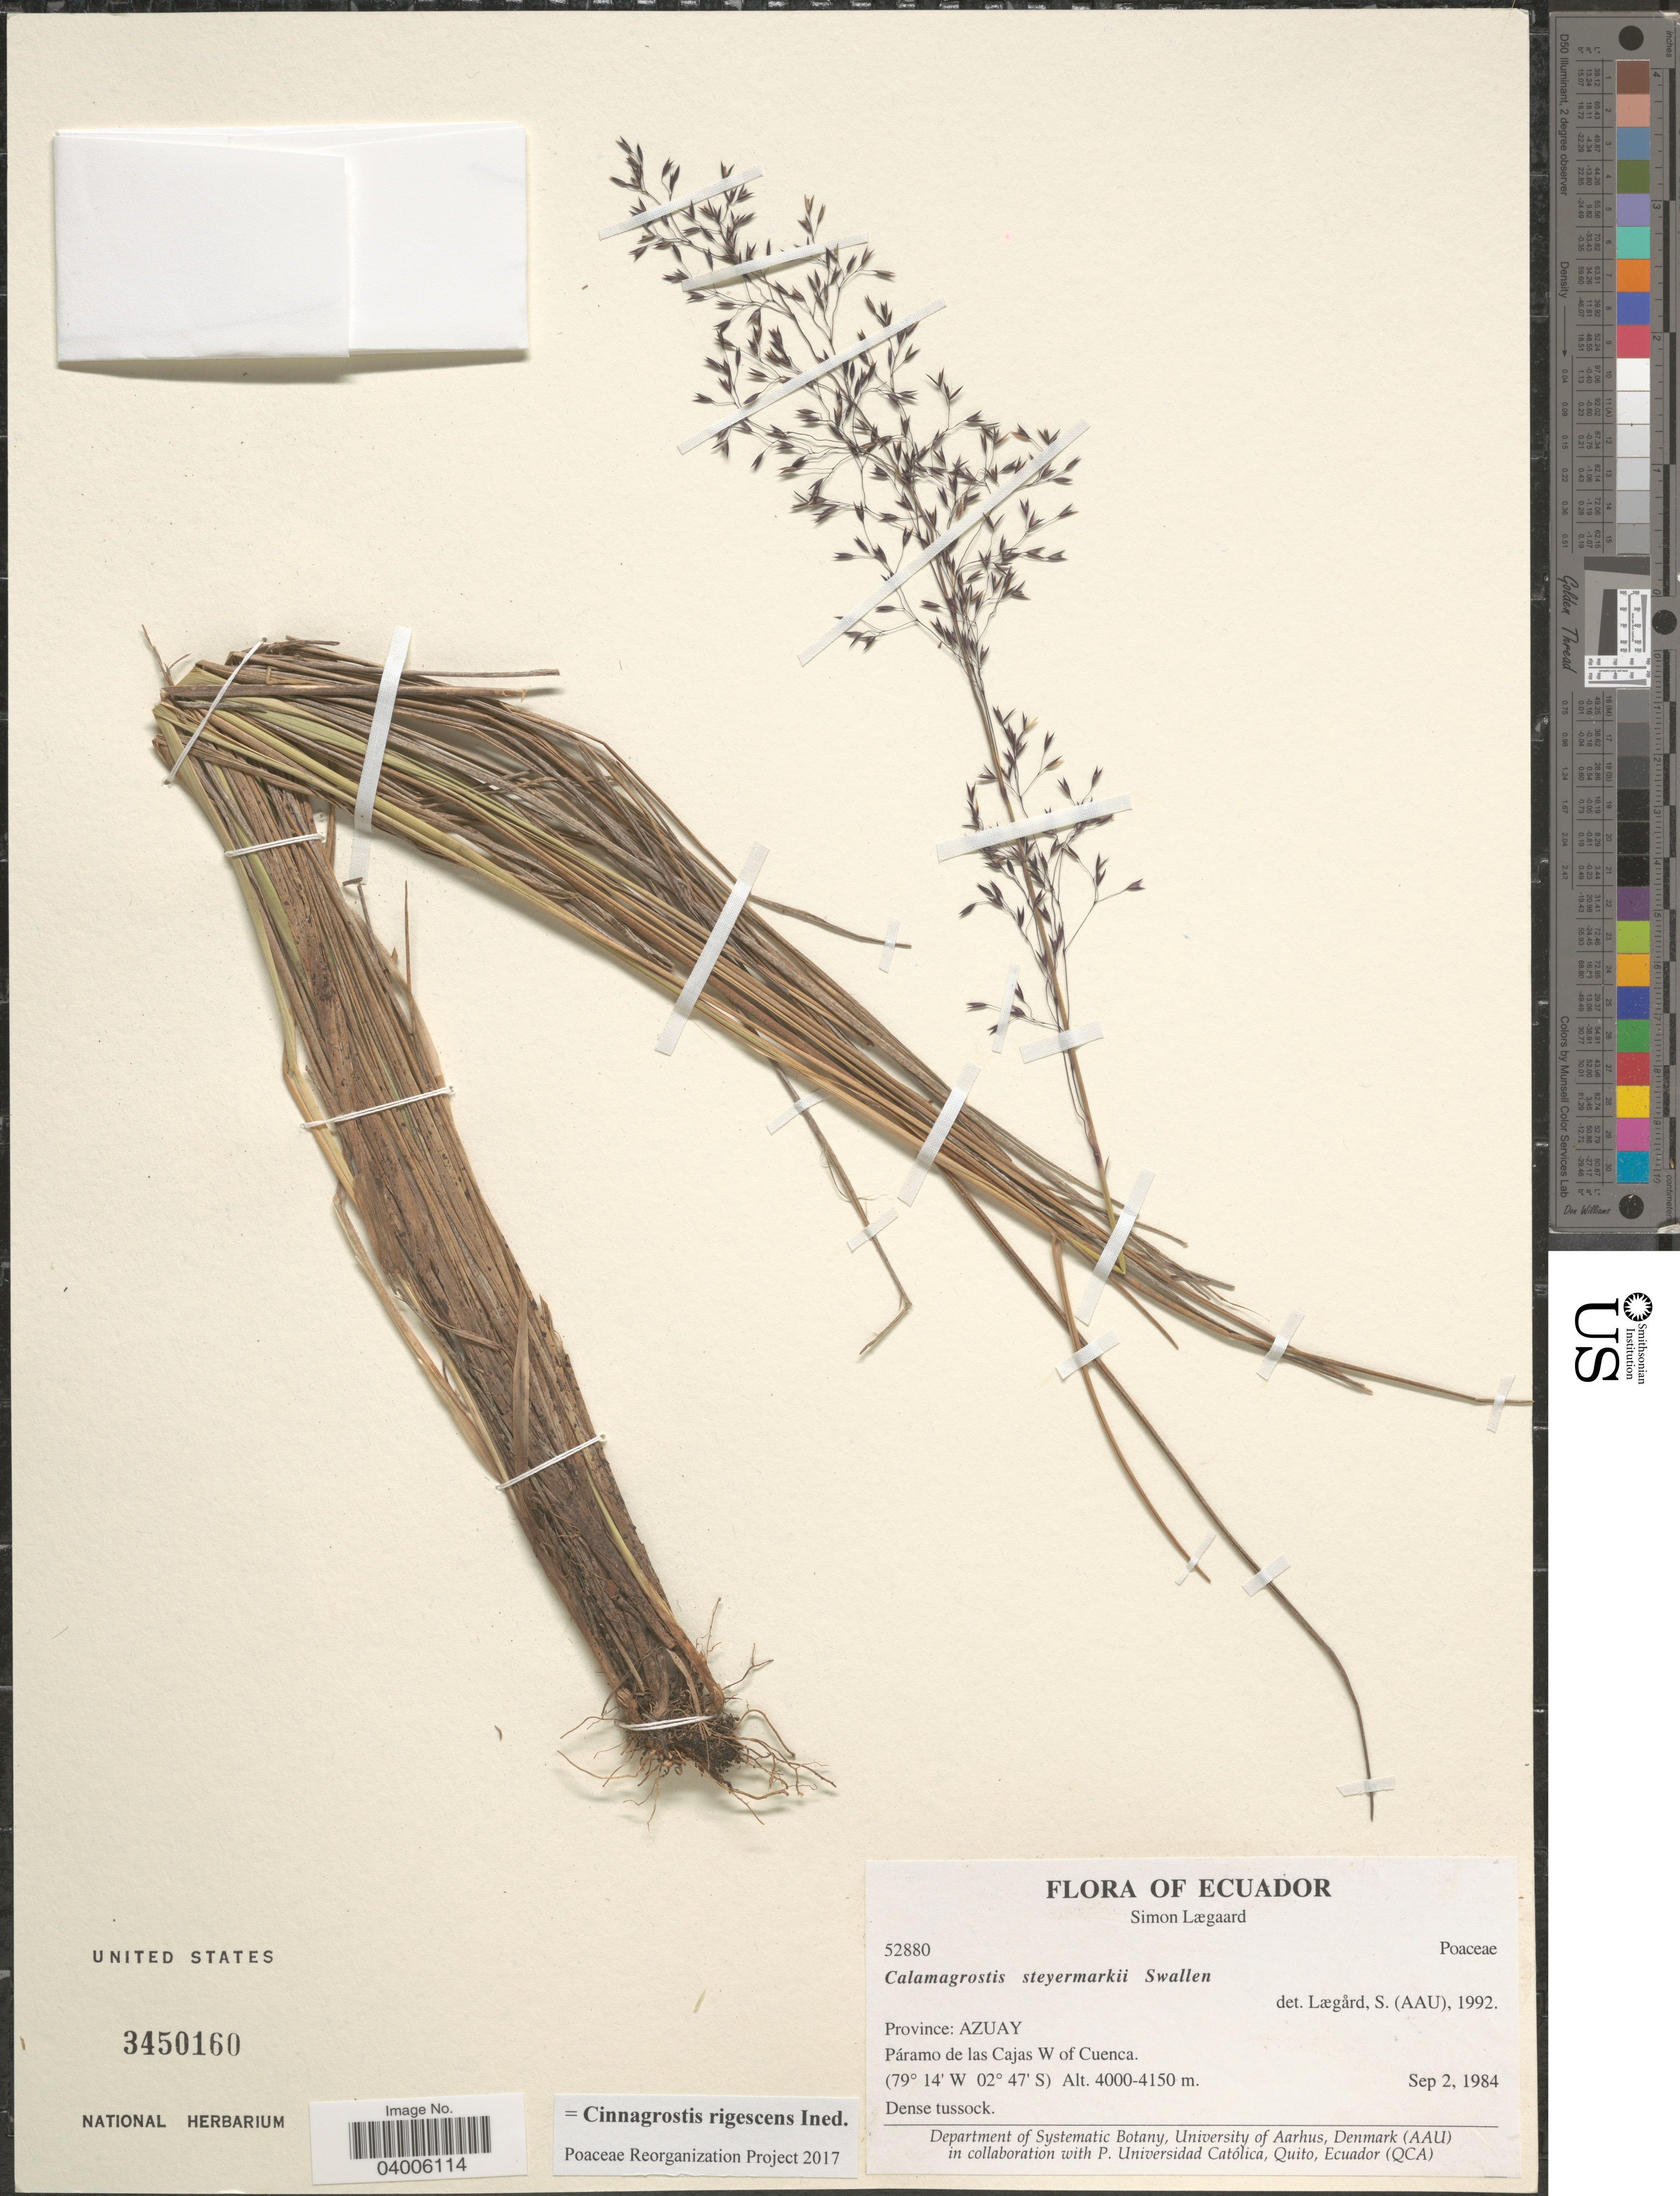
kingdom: Plantae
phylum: Tracheophyta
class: Liliopsida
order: Poales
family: Poaceae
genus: Cinnagrostis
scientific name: Cinnagrostis rigescens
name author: (J. Presl) P.M. Peterson et al.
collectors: S. Lægaard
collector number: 52880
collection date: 1984-09-02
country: Ecuador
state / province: Azuay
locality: Páramo de las Cajas W of Cuenca.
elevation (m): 4000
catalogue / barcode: US 3450160